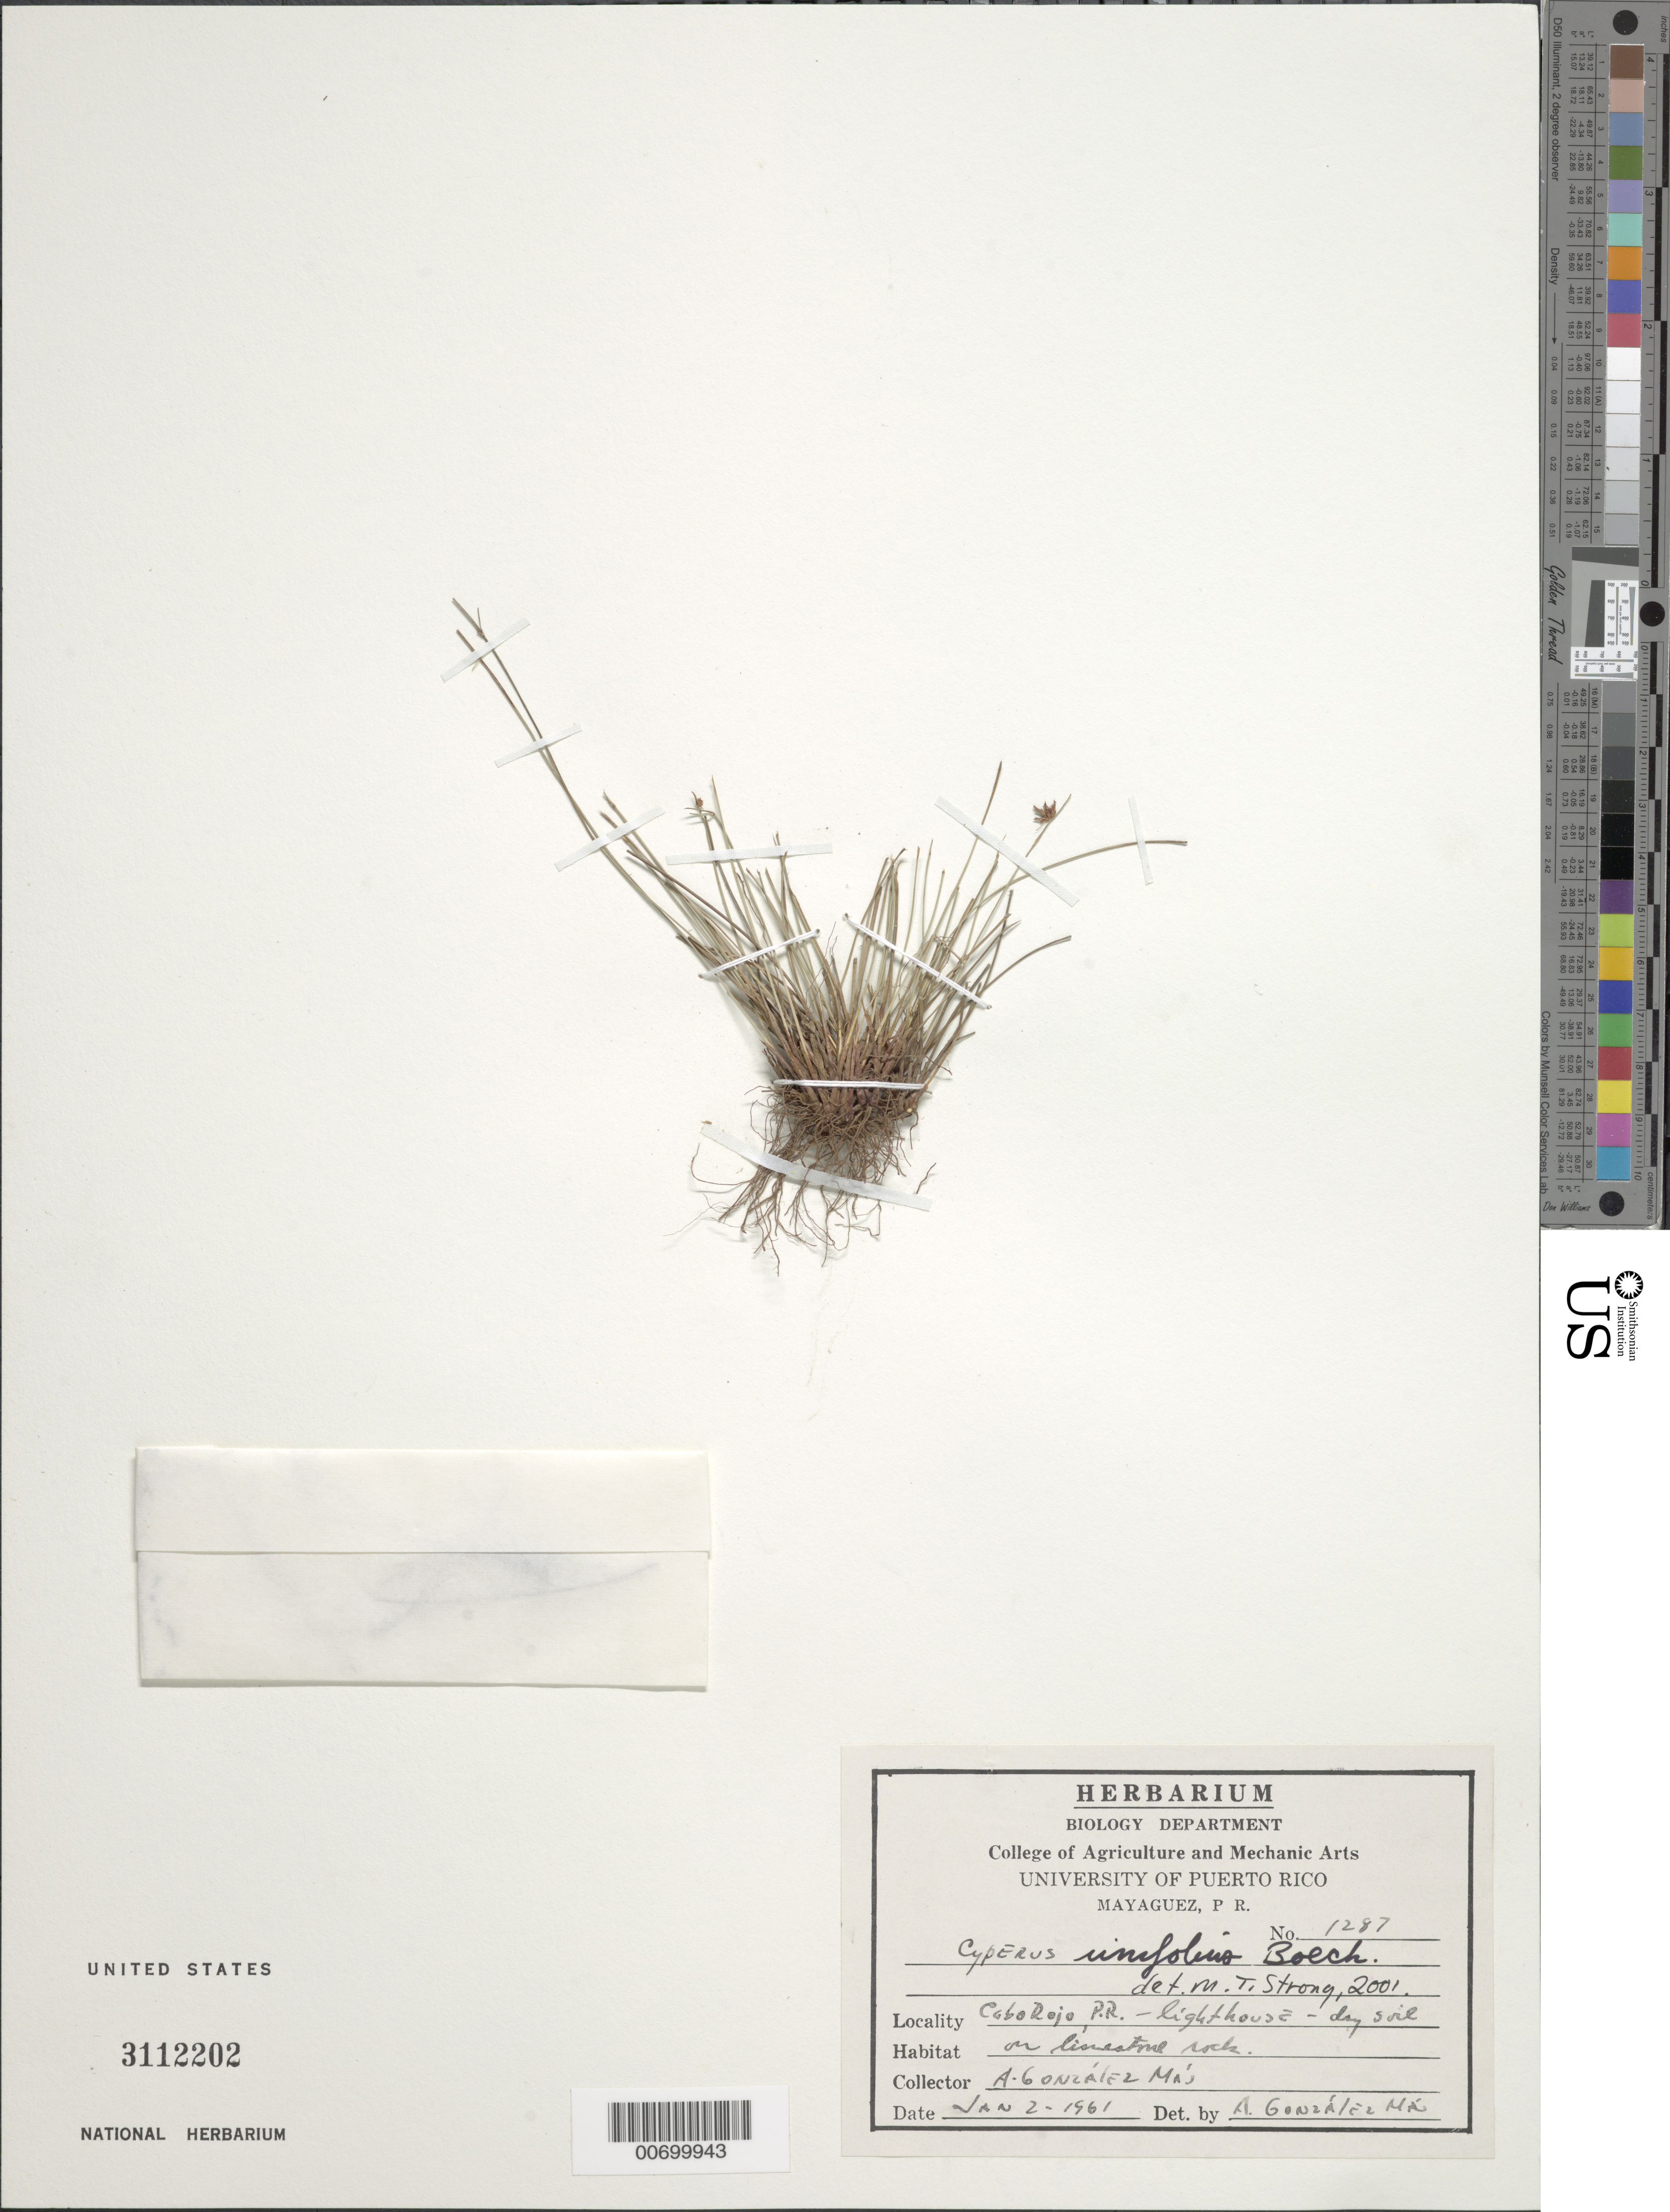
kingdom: Plantae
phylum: Tracheophyta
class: Liliopsida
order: Poales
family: Cyperaceae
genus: Cyperus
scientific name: Cyperus unifolius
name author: Boeckeler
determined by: Strong, M. T., (US), Smithsonian Institution - National Museum of Natural History (UNITED STATES)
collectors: A. González Más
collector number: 1287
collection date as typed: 02 Jan 1961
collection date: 1961-01-02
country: Puerto Rico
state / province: Cabo Rojo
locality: Cabo Rojo: Lighthouse.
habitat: Dry soil; on limestone rock.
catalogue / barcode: US 3112202